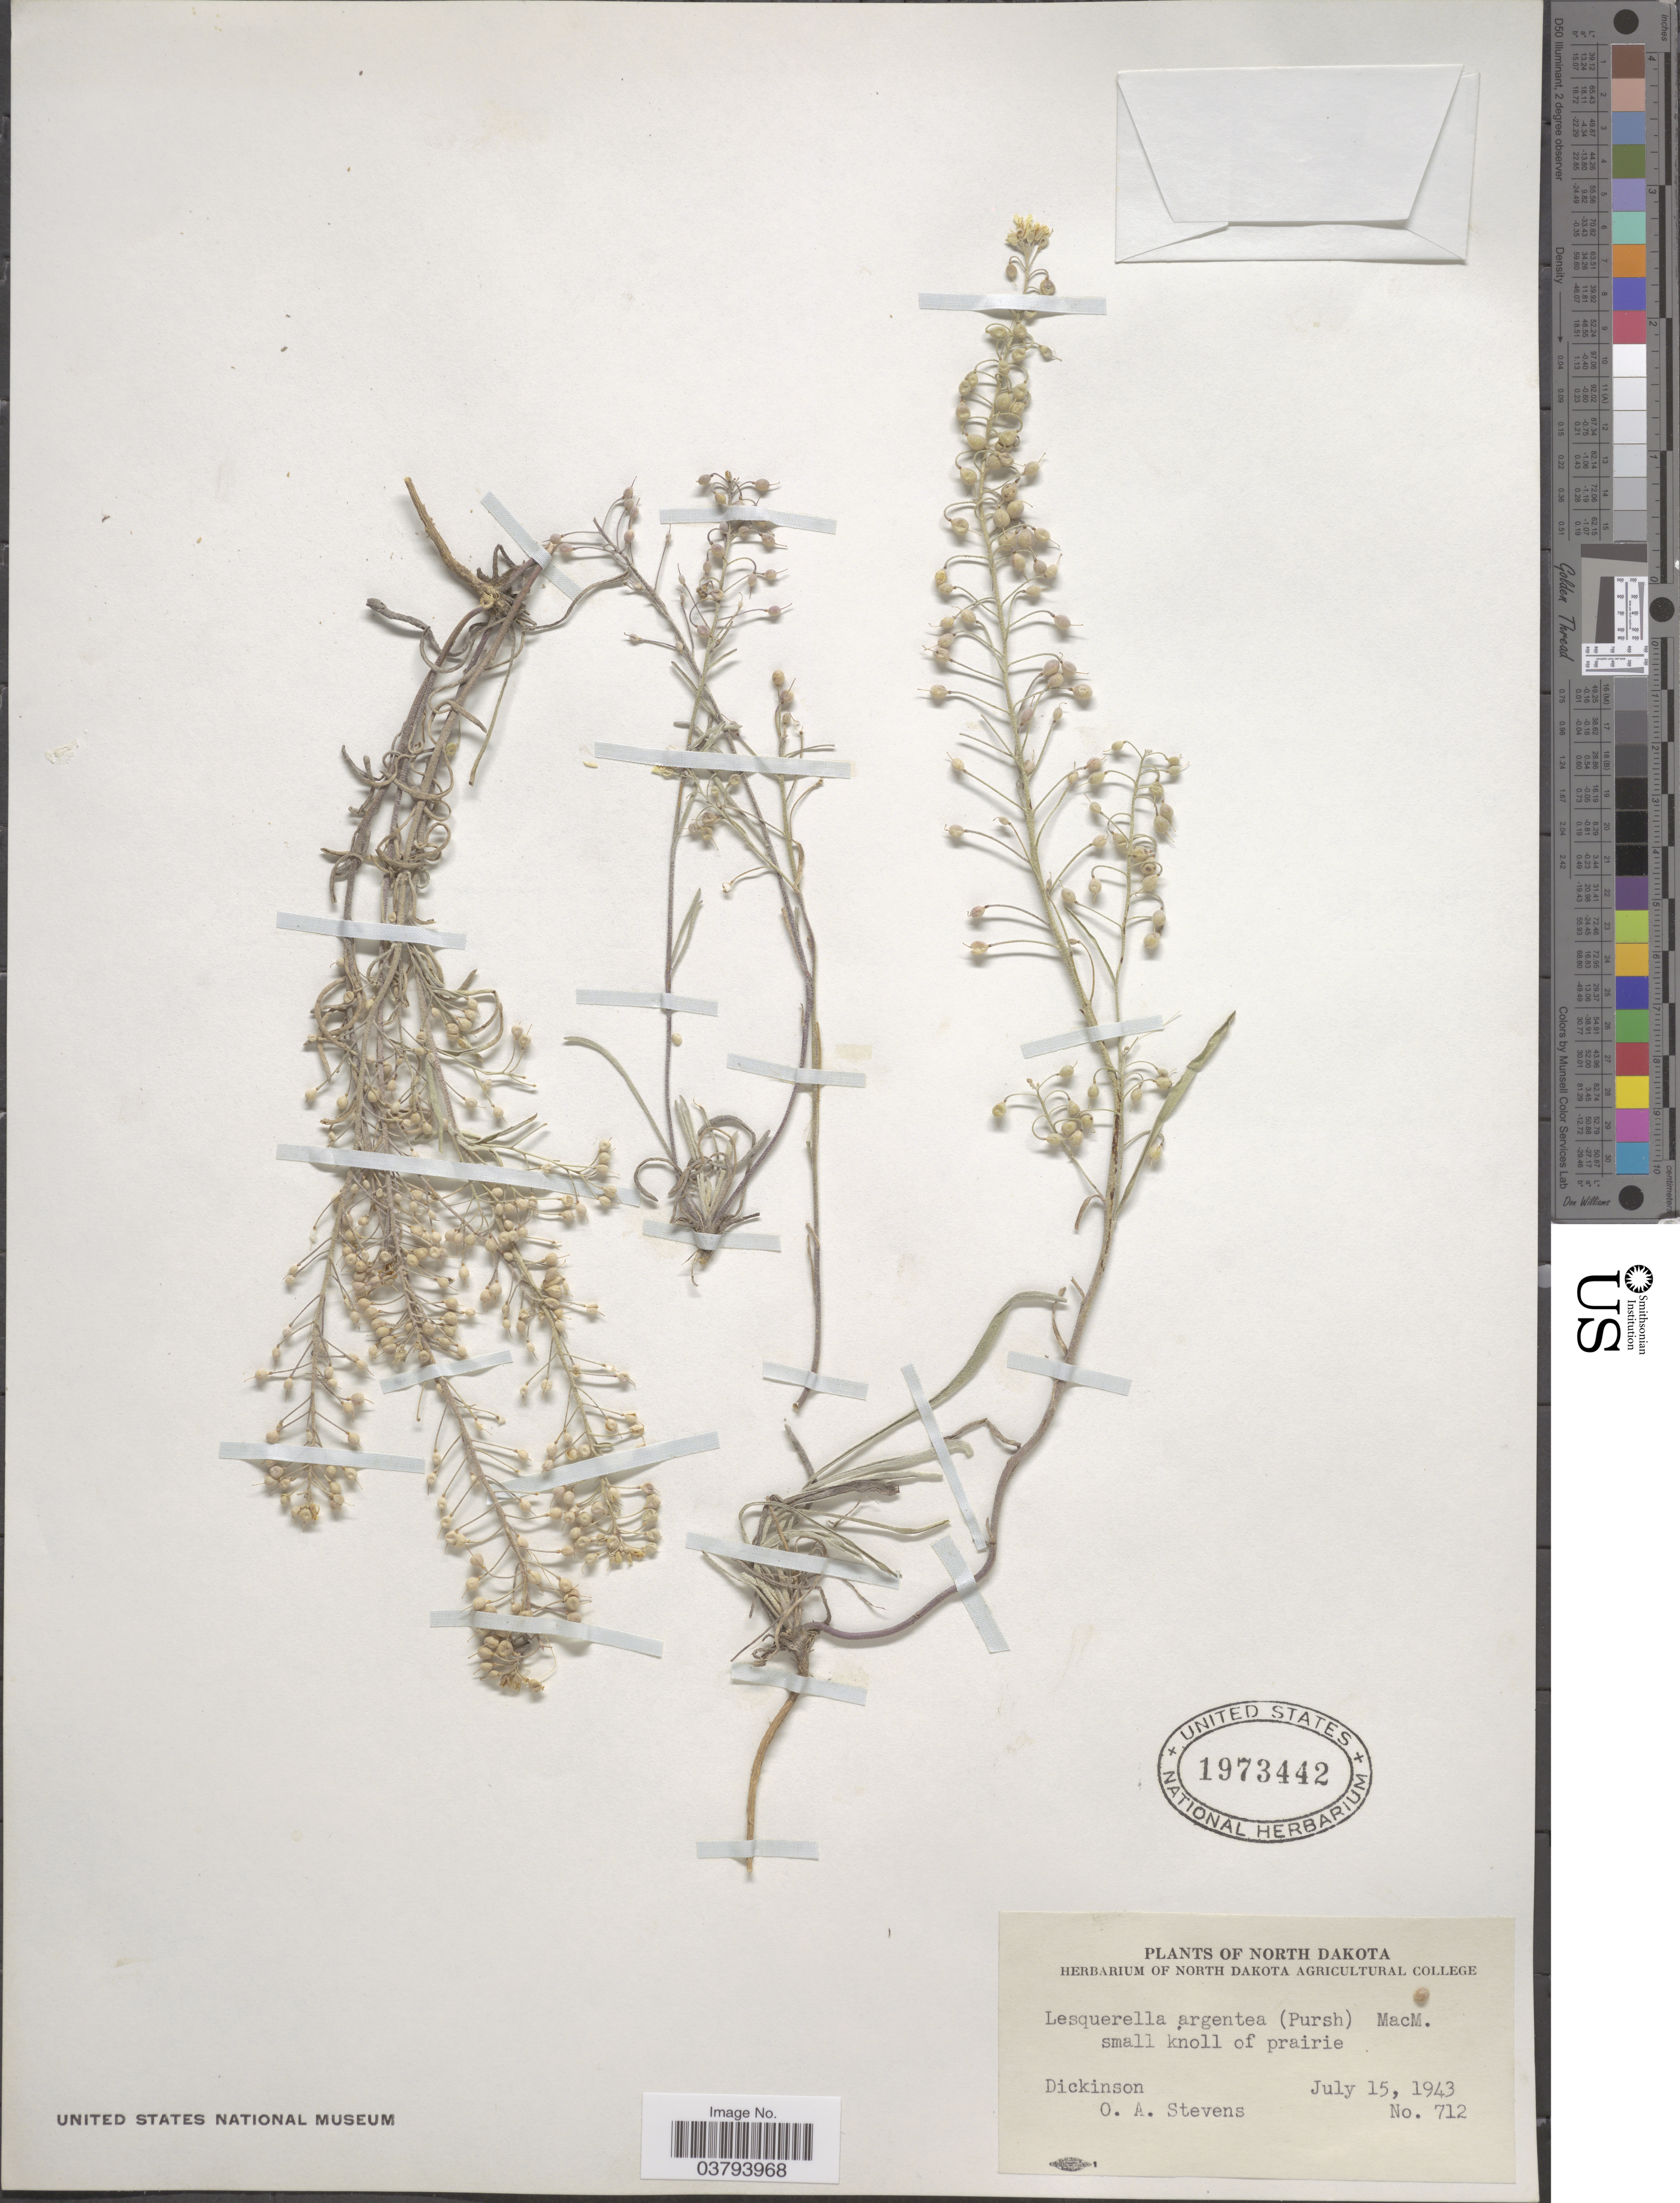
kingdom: Plantae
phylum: Tracheophyta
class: Magnoliopsida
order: Brassicales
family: Brassicaceae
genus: Lesquerella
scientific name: Lesquerella ludoviciana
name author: (Nutt.) S. Watson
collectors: O. A. Stevens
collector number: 712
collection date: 1943-07-15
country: United States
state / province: North Dakota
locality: Dickinson.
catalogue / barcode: US 1973442